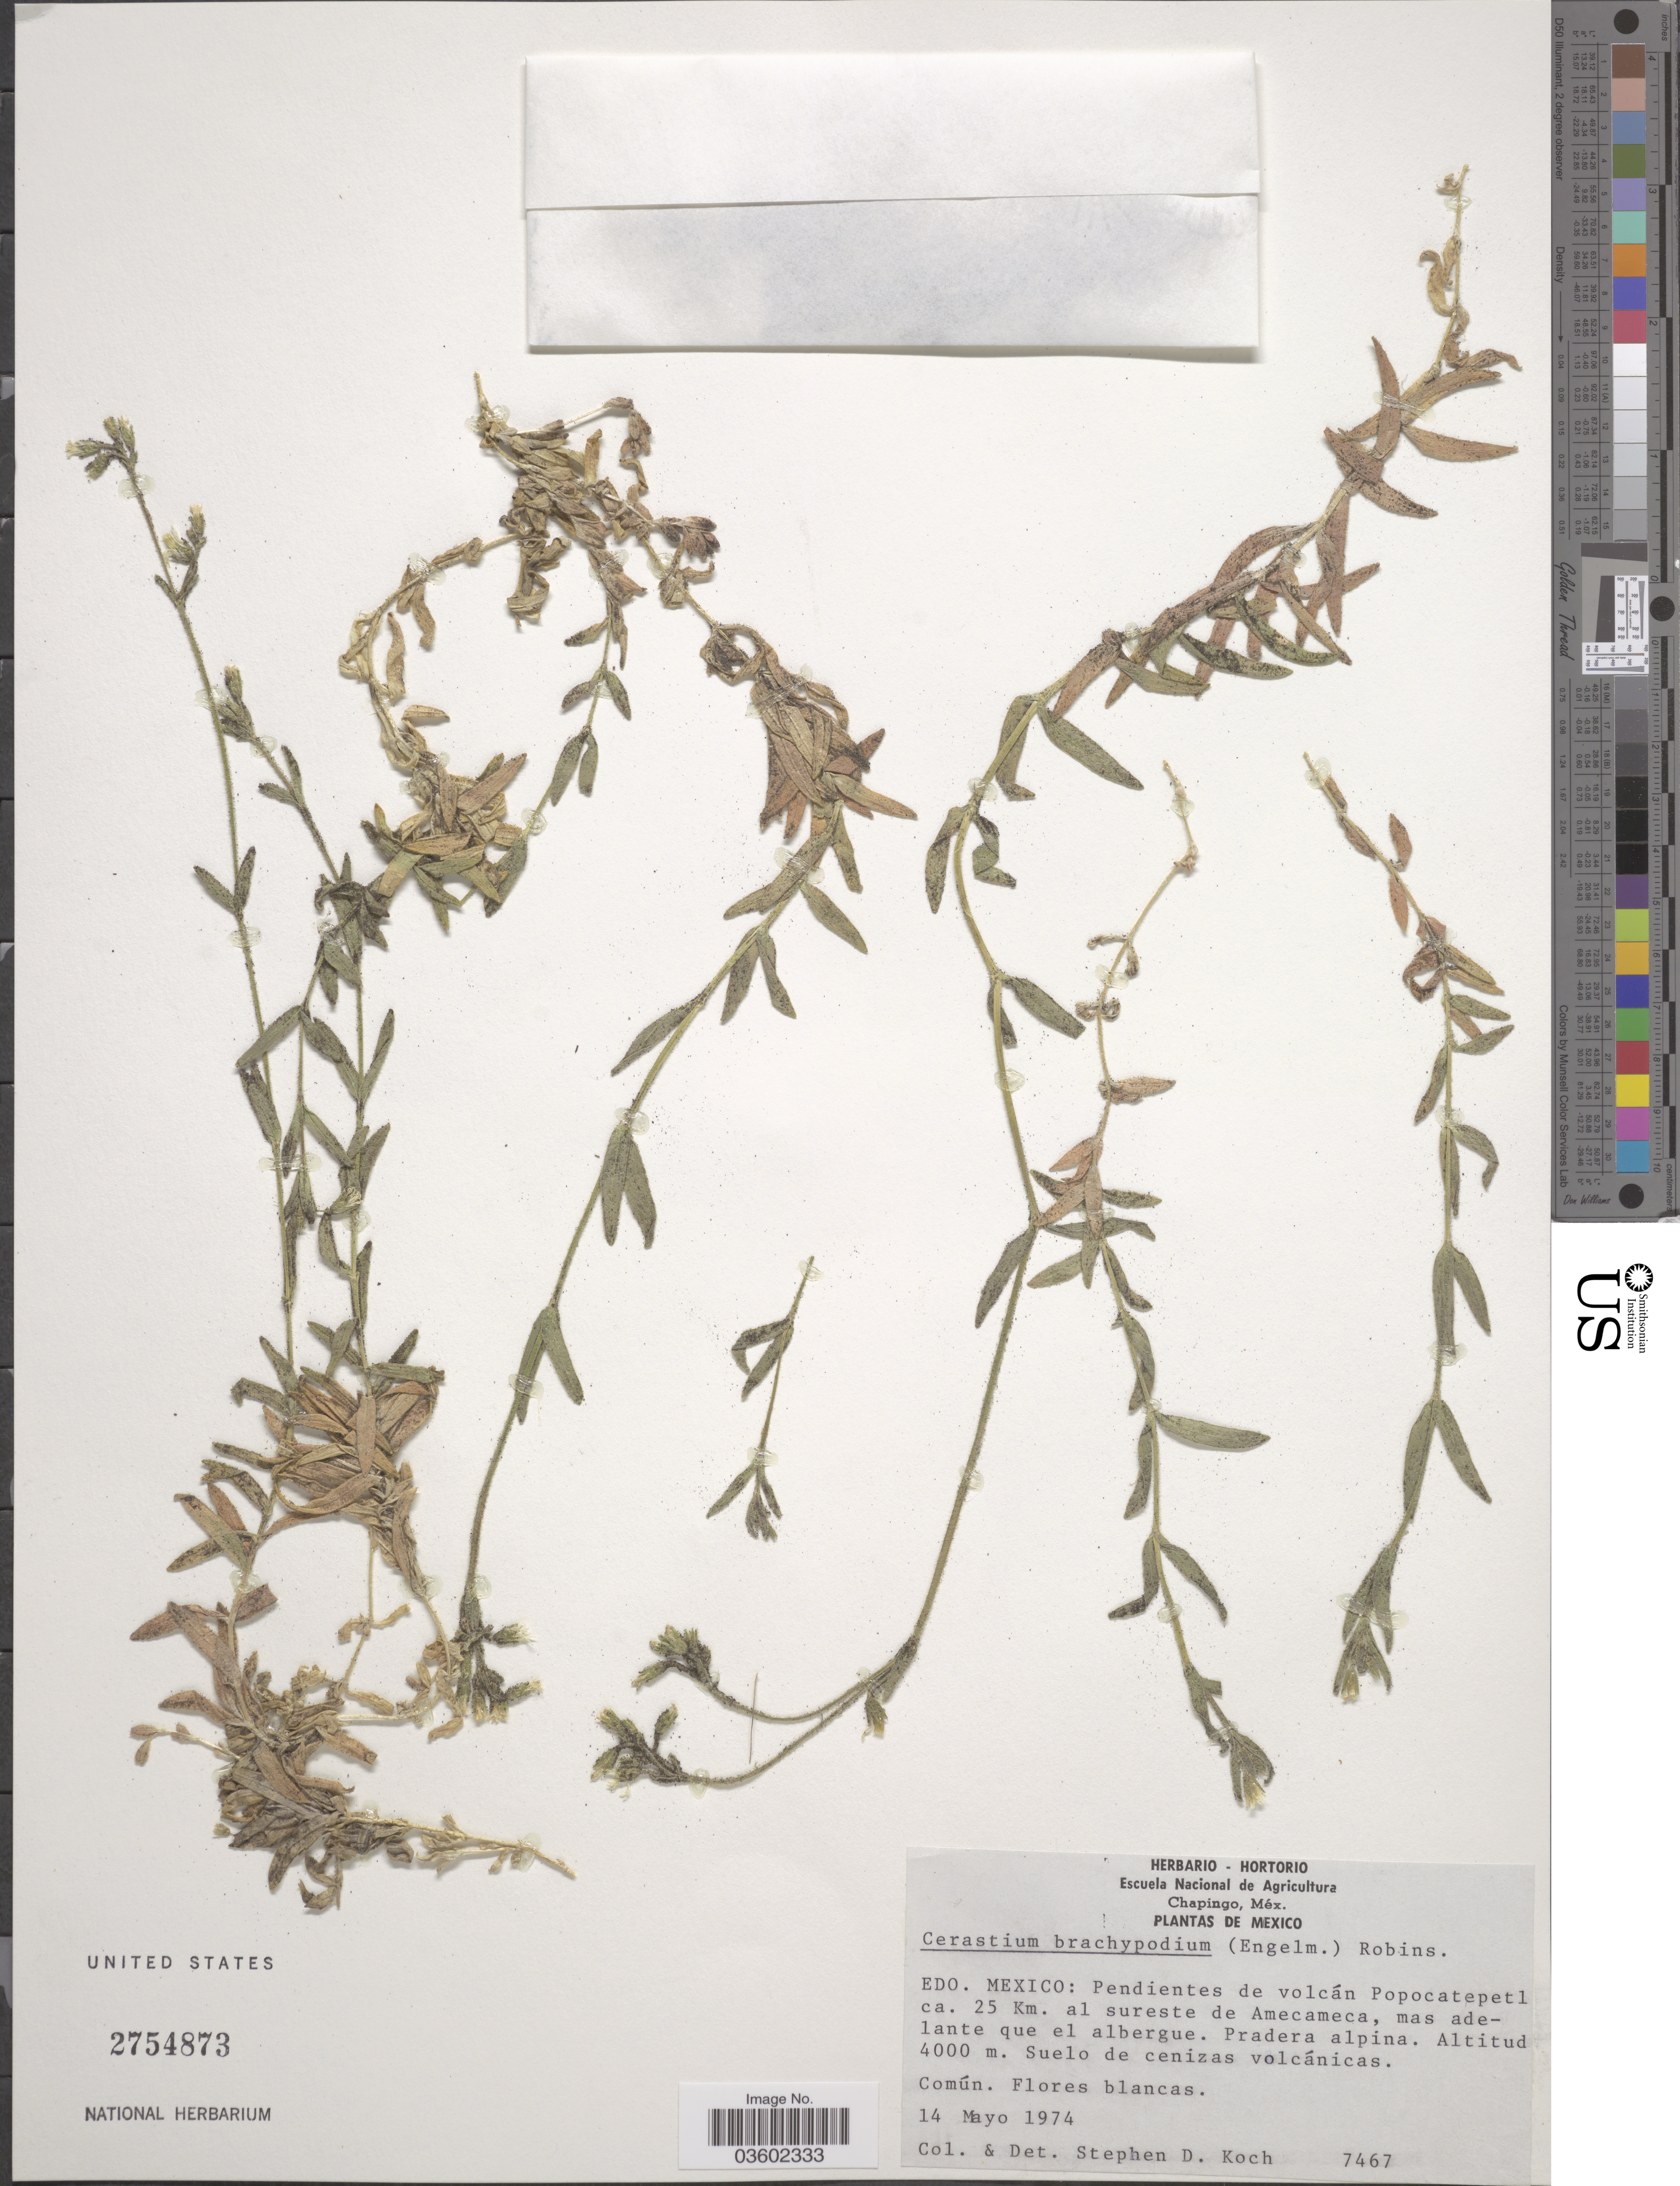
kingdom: Plantae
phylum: Tracheophyta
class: Magnoliopsida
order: Caryophyllales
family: Caryophyllaceae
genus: Cerastium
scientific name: Cerastium brachypodum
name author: (Engelm. ex A. Gray) B.L. Rob.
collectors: S. D. Koch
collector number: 7467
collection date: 1974-05-14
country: Mexico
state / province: México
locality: Pendientes de volcán Popocatepetl ca. 25 Km. al sureste de Amecameca, mas adelante que el albergue.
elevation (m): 4000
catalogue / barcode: US 2754873